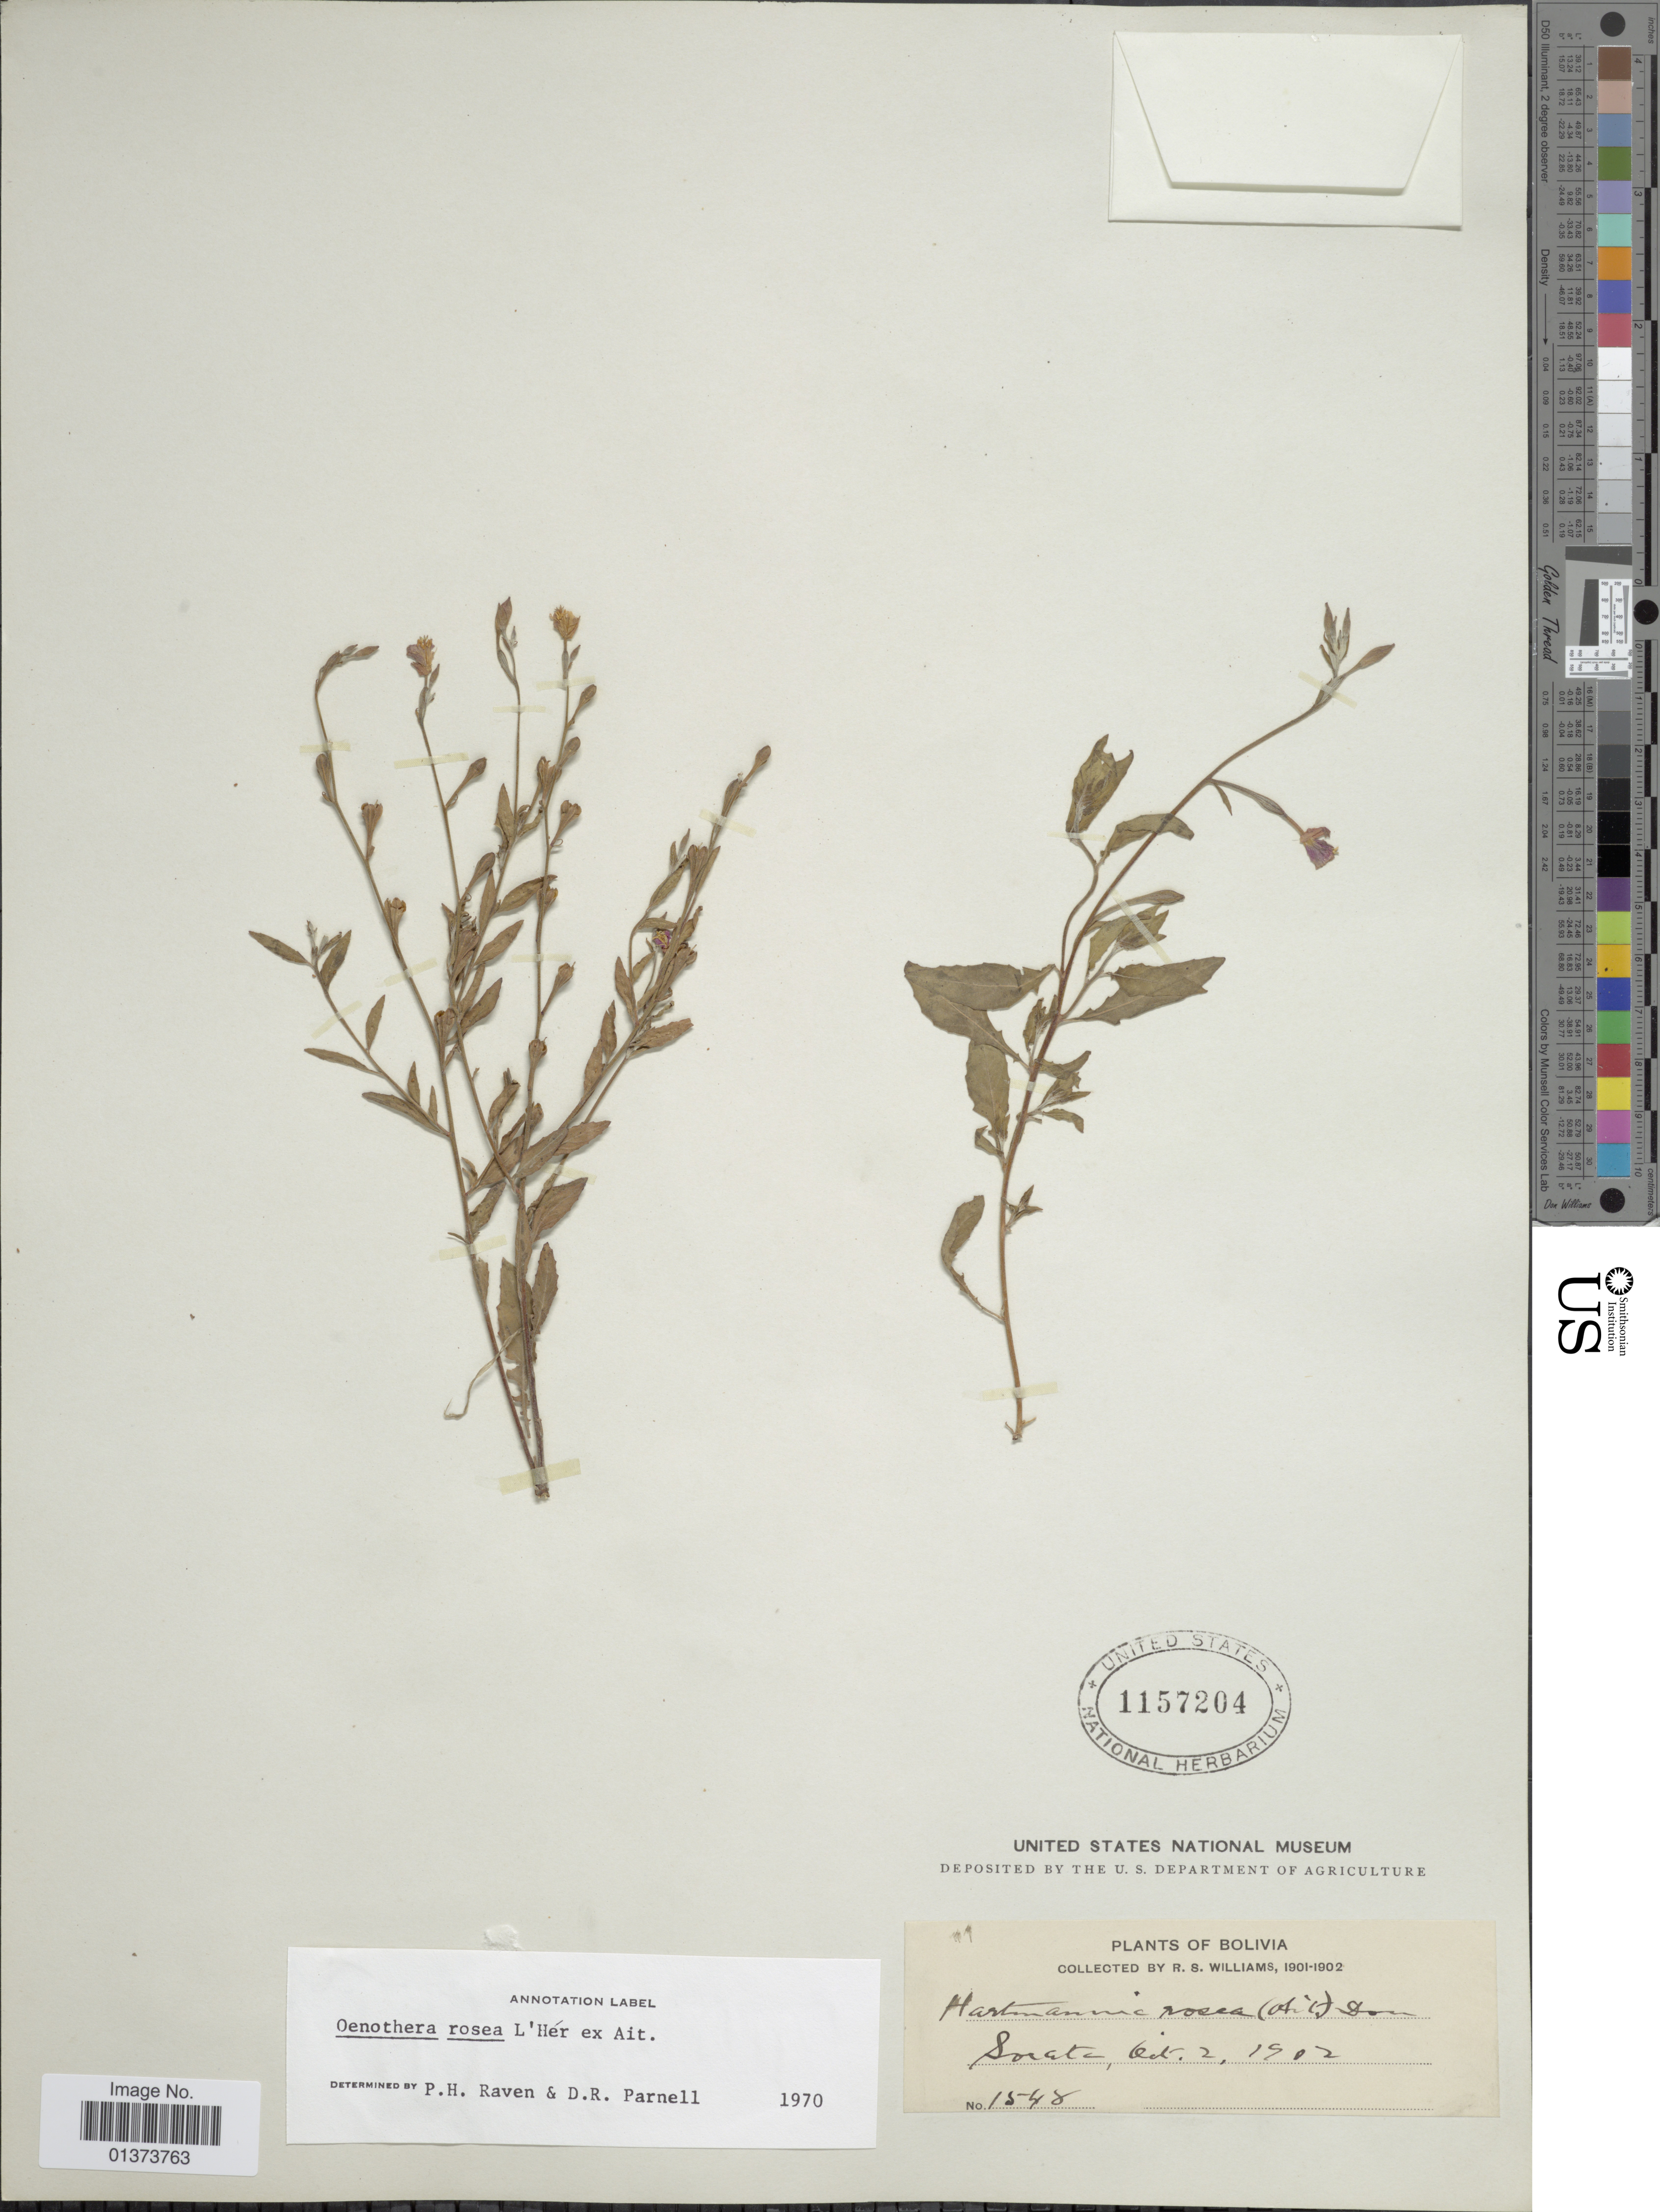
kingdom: Plantae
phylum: Tracheophyta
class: Magnoliopsida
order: Myrtales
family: Onagraceae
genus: Oenothera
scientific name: Oenothera rosea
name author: L'Hér. ex Aiton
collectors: R. S. Williams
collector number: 1548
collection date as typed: Oct. 2, 1902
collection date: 1902-10-02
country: Bolivia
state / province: La Páz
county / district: Larecaja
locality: Sorata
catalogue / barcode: US 1157204